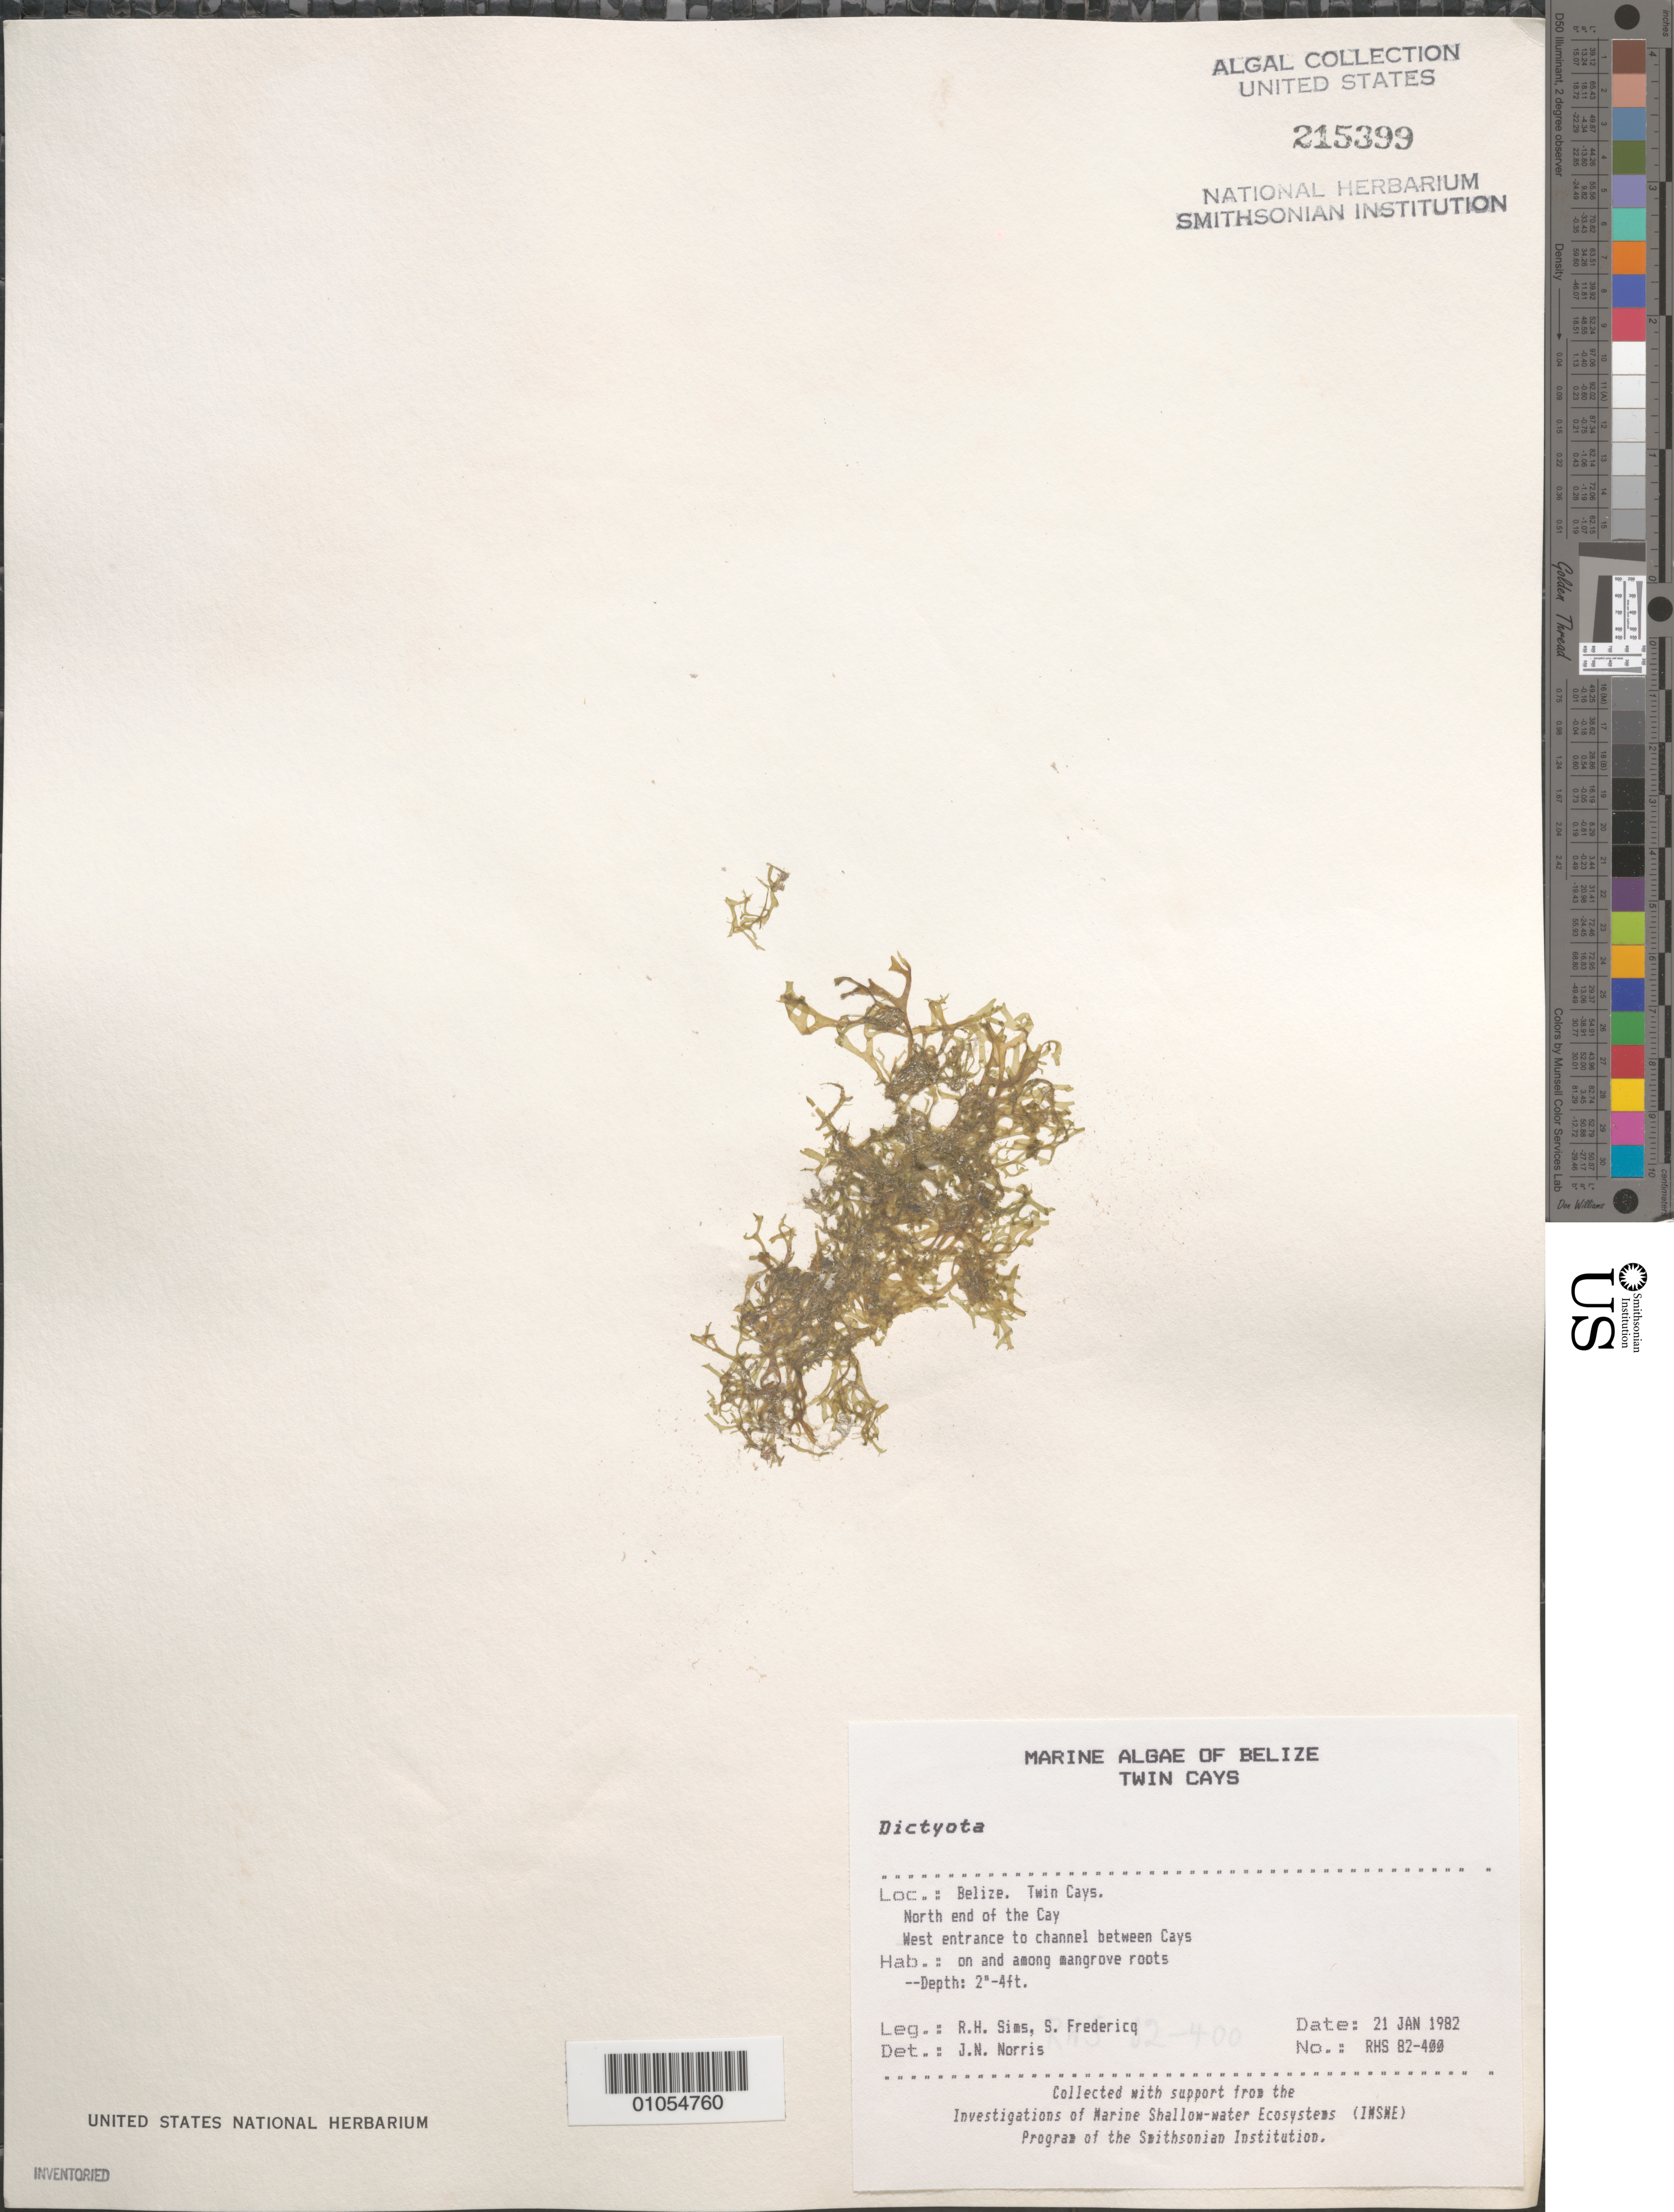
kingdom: Chromista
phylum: Ochrophyta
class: Phaeophyceae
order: Dictyotales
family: Dictyotaceae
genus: Dictyota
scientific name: Dictyota sp.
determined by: Norris, James N.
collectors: R. H. Sims & S. Fredericq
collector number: RHS 82-400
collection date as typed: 21 Jan 1982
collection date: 1982-01-21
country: Belize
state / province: Stann Creek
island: Twin Cays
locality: North end of the cays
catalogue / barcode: US 215399